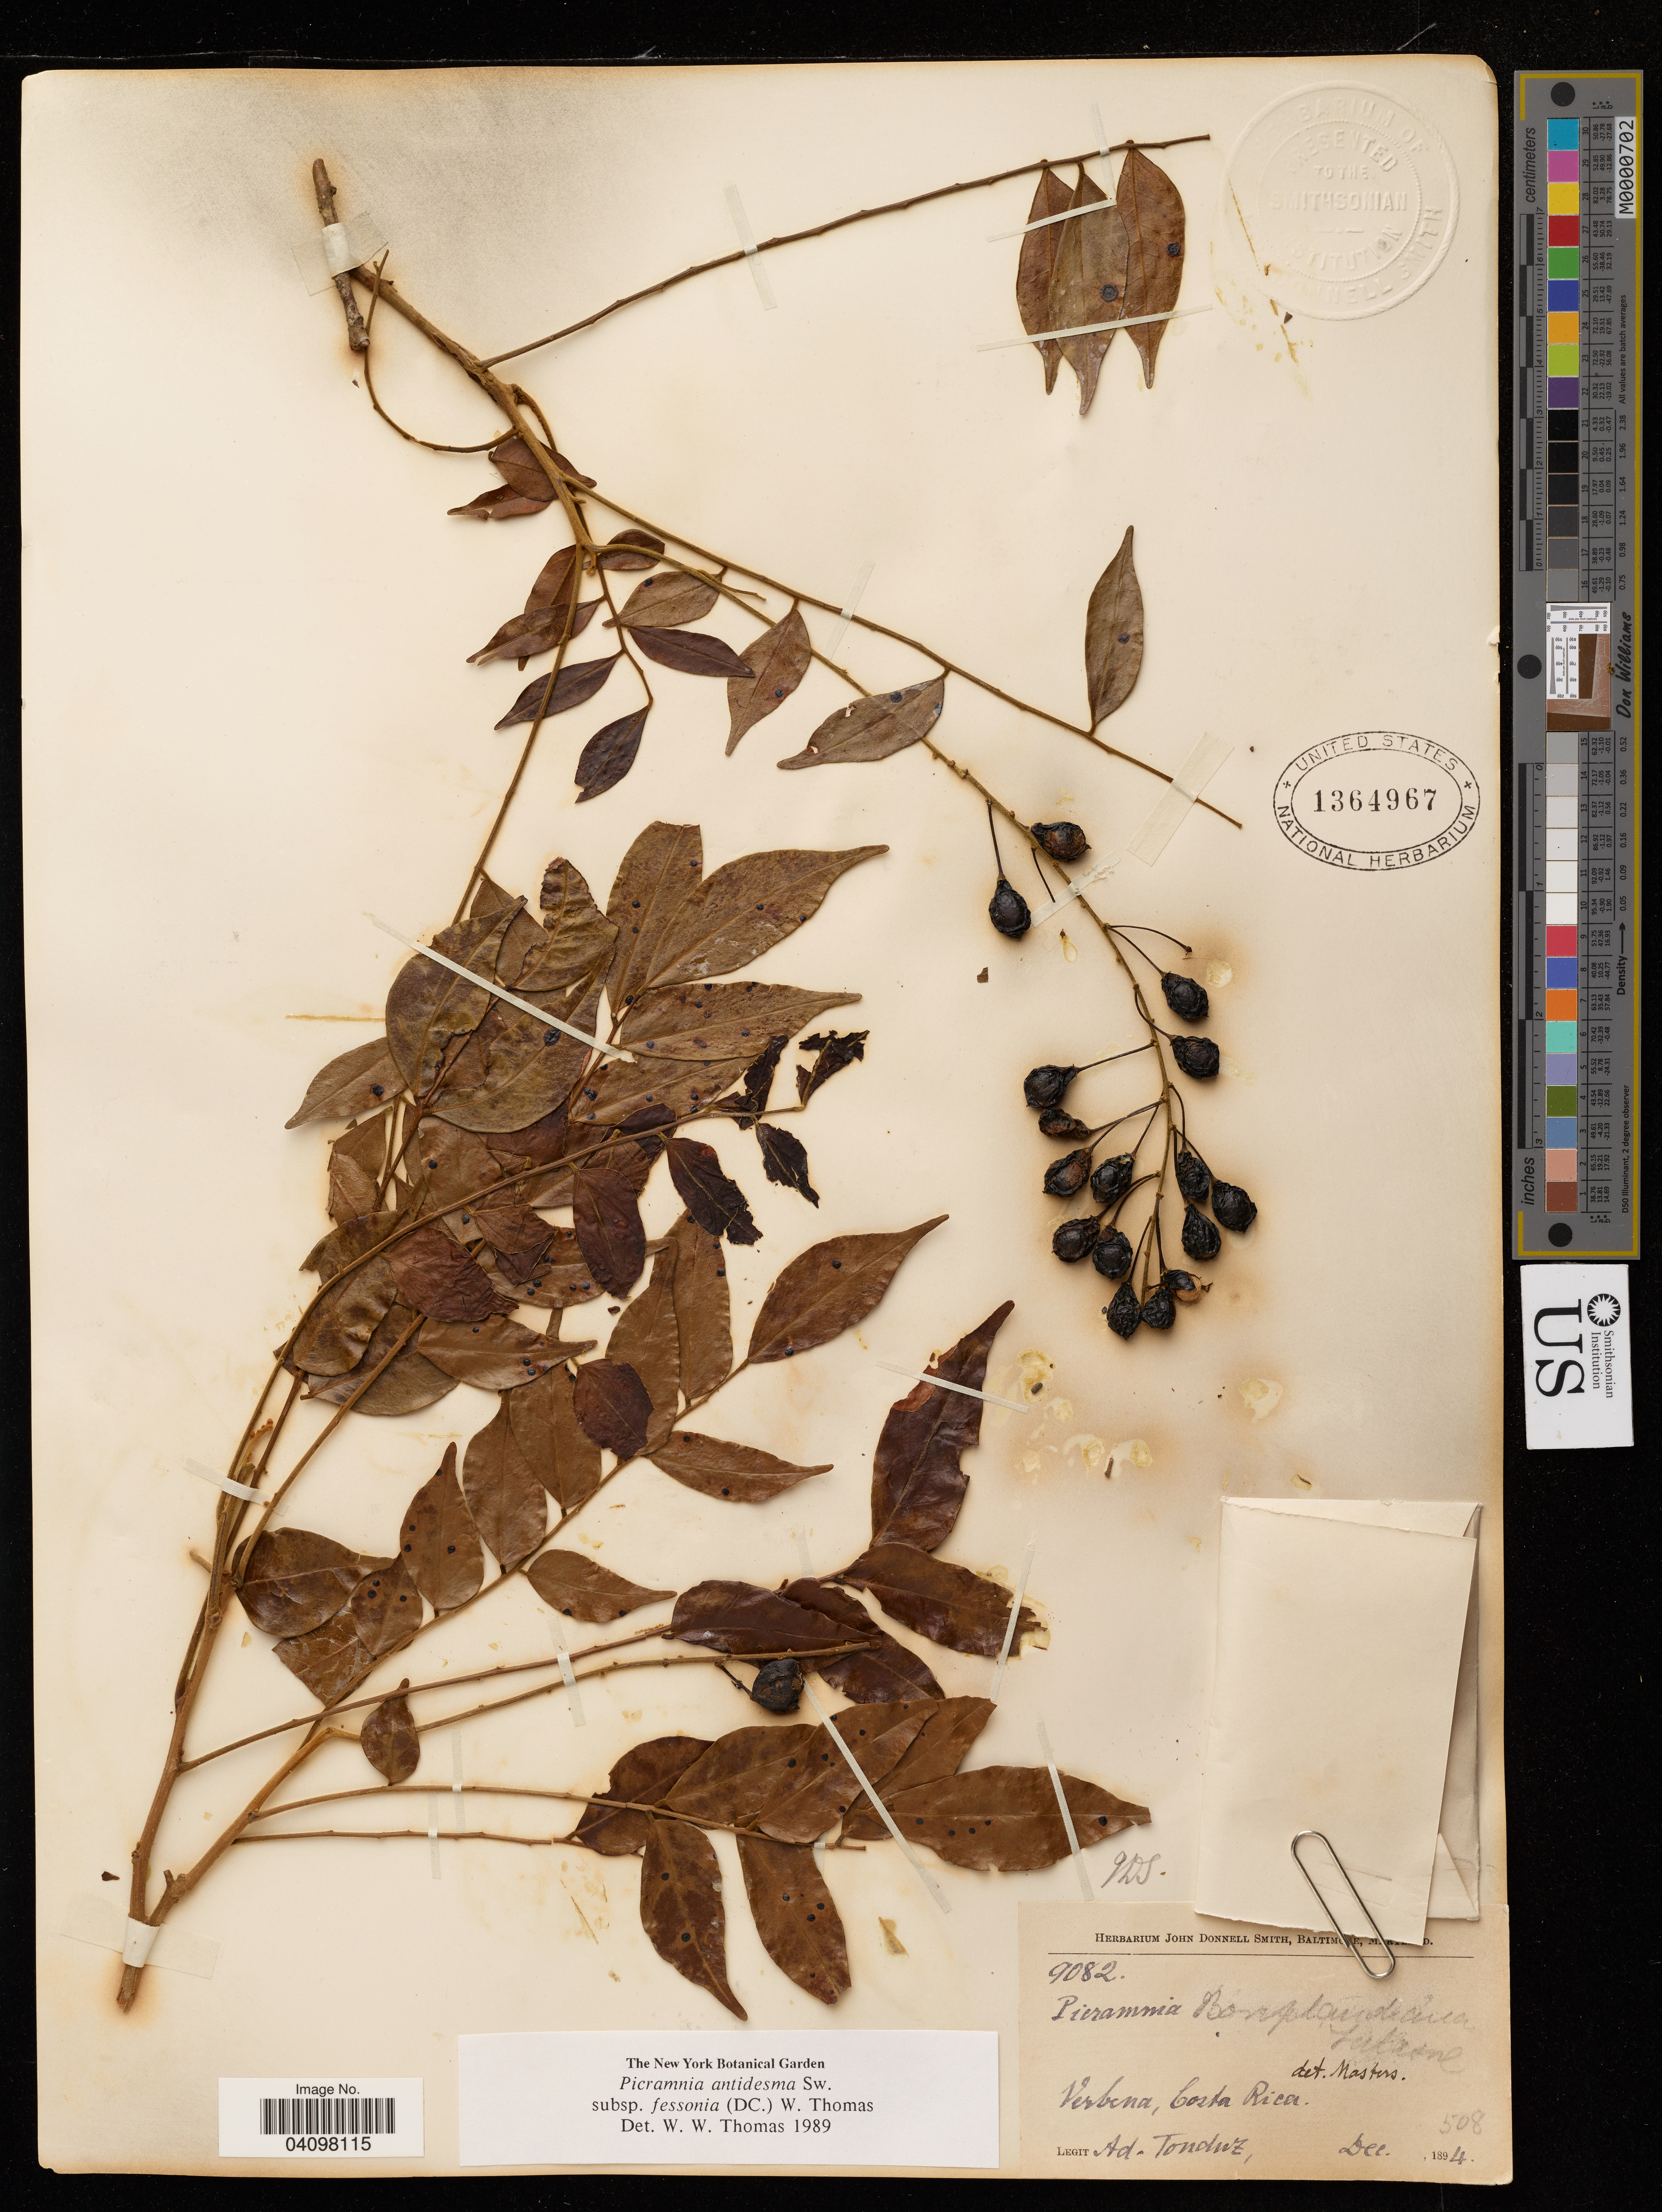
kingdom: Plantae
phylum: Tracheophyta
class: Magnoliopsida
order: Picramniales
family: Picramniaceae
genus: Picramnia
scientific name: Picramnia antidesma subsp. fessonia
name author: (DC.) W.W. Thomas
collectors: A. Tonduz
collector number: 9082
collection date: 1894-12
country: Costa Rica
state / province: San José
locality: Verbena.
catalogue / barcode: US 1364967